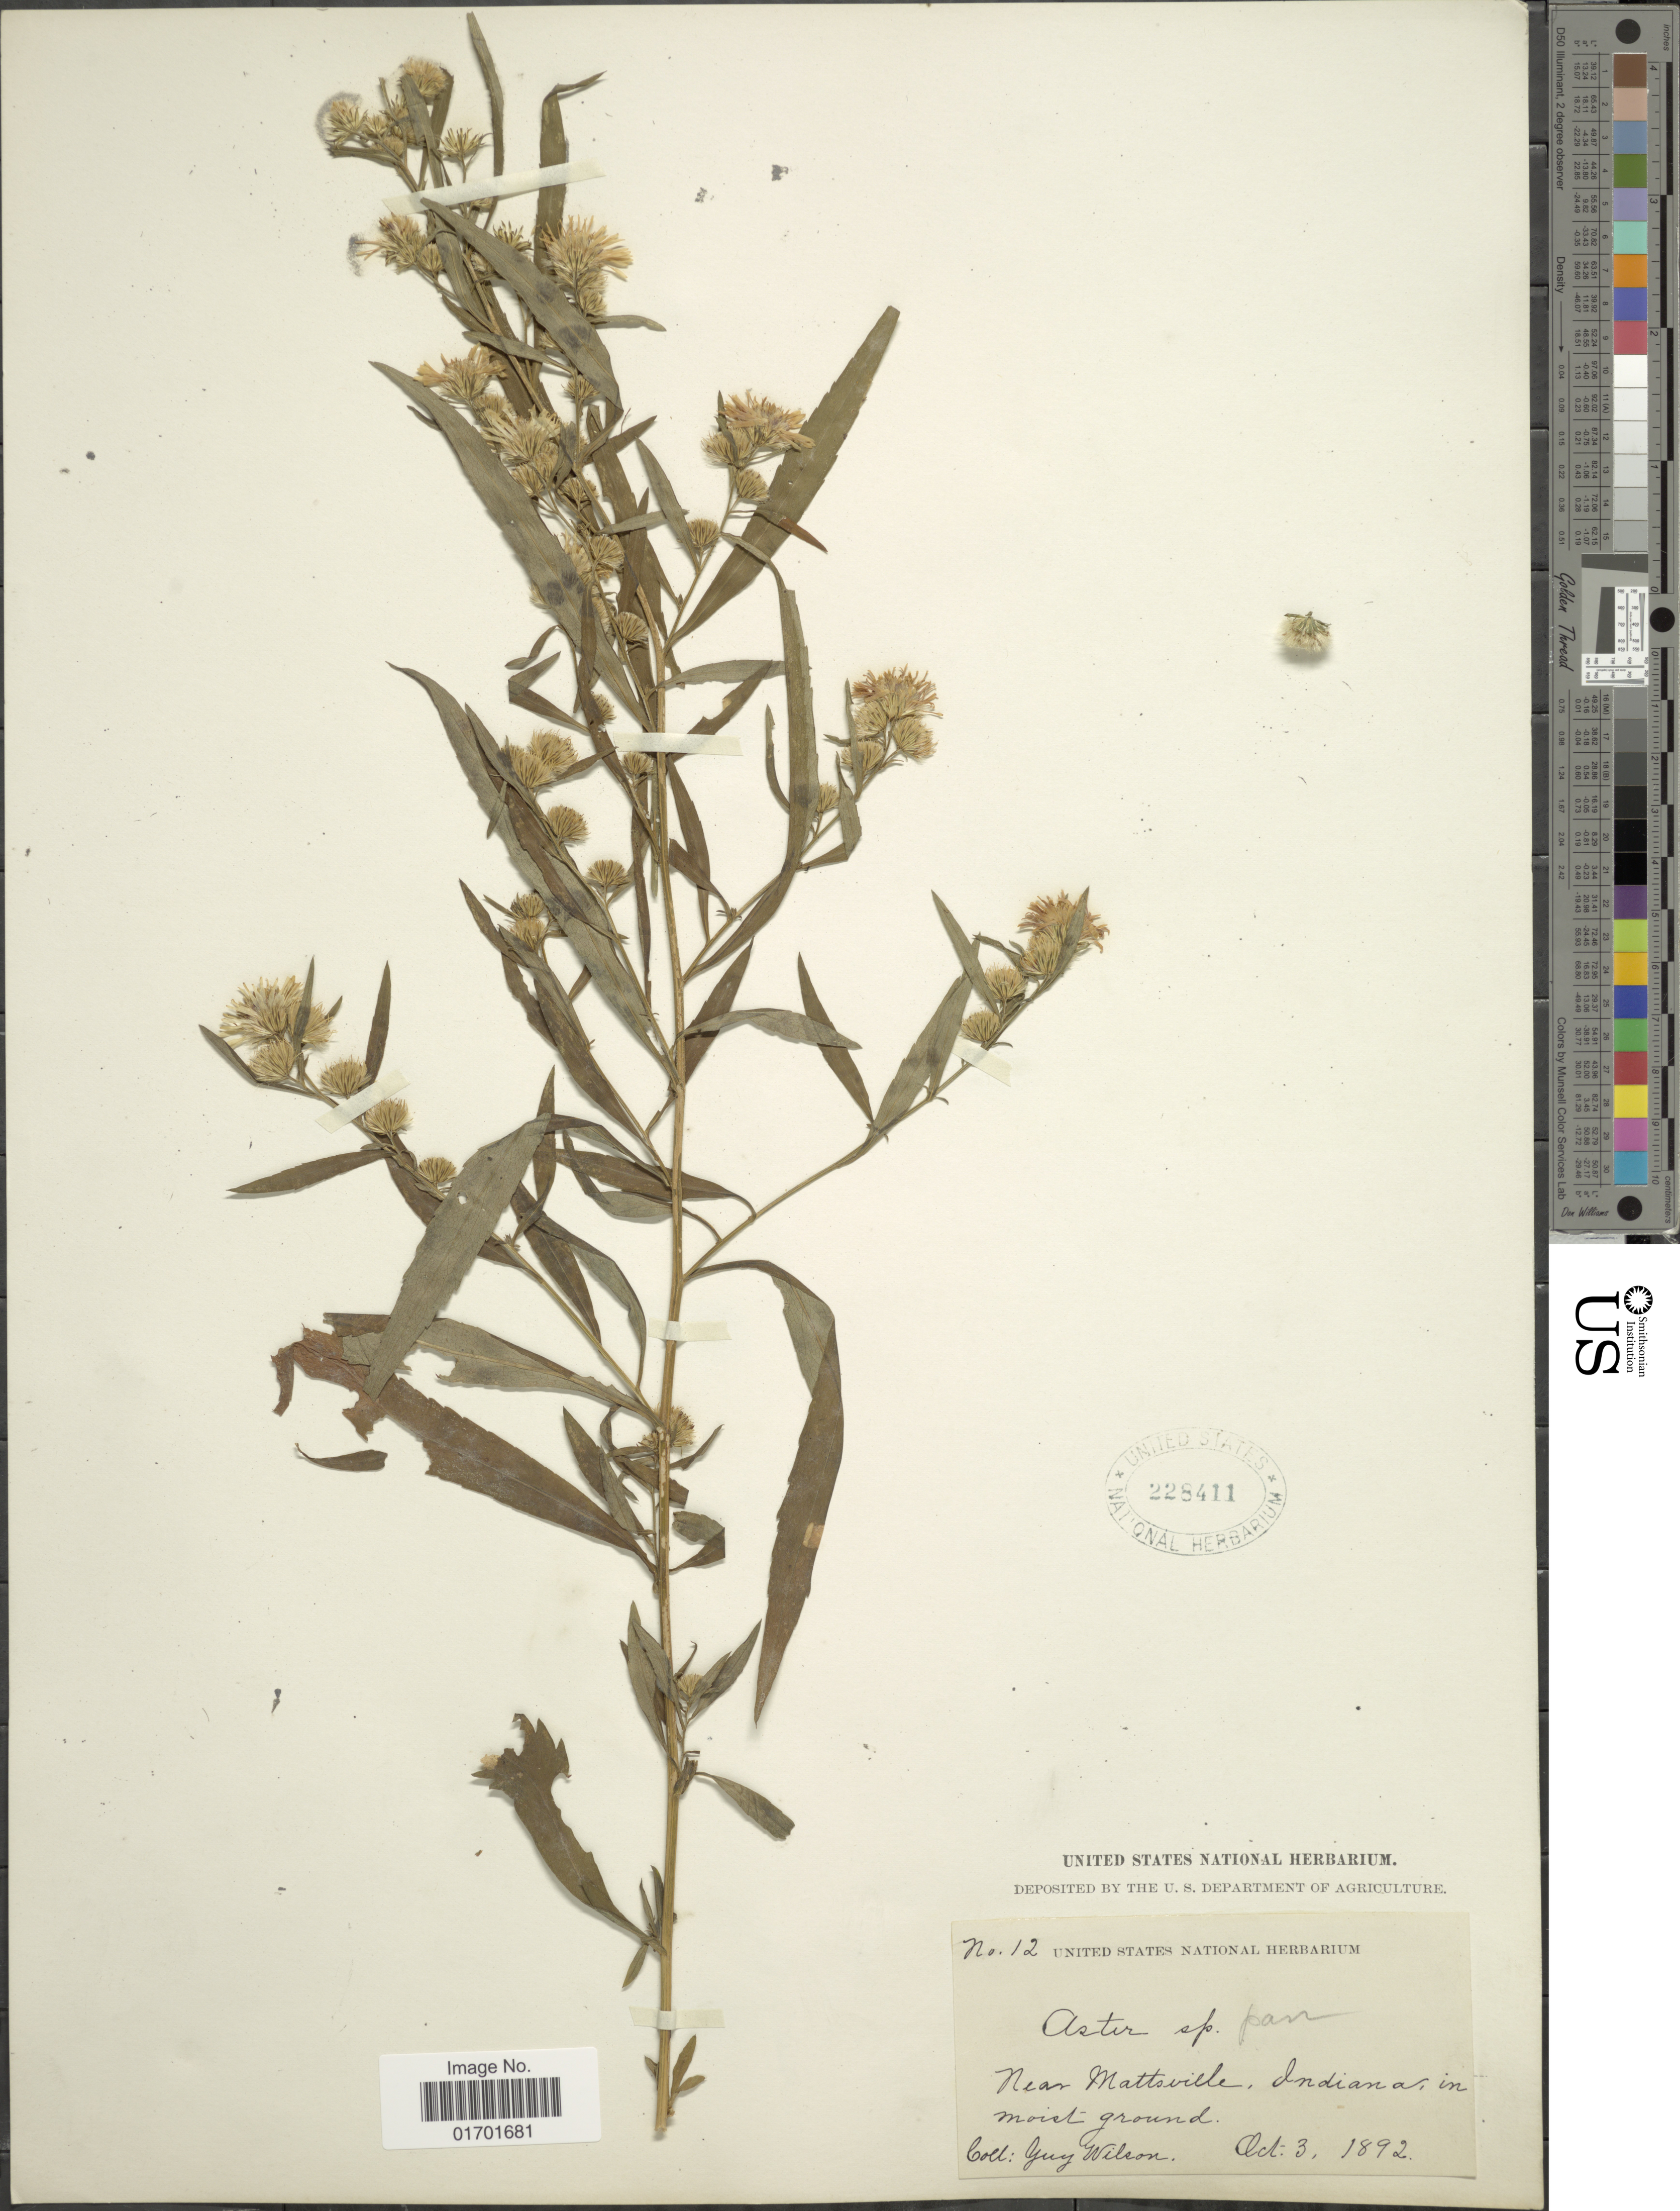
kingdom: Plantae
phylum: Tracheophyta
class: Magnoliopsida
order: Asterales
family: Asteraceae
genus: Symphyotrichum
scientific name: Symphyotrichum lanceolatum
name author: (Willd.) G.L. Nesom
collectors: G. Wilson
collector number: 12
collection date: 1892-10-03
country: United States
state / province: Indiana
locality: Near Mattsville.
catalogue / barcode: US 228411